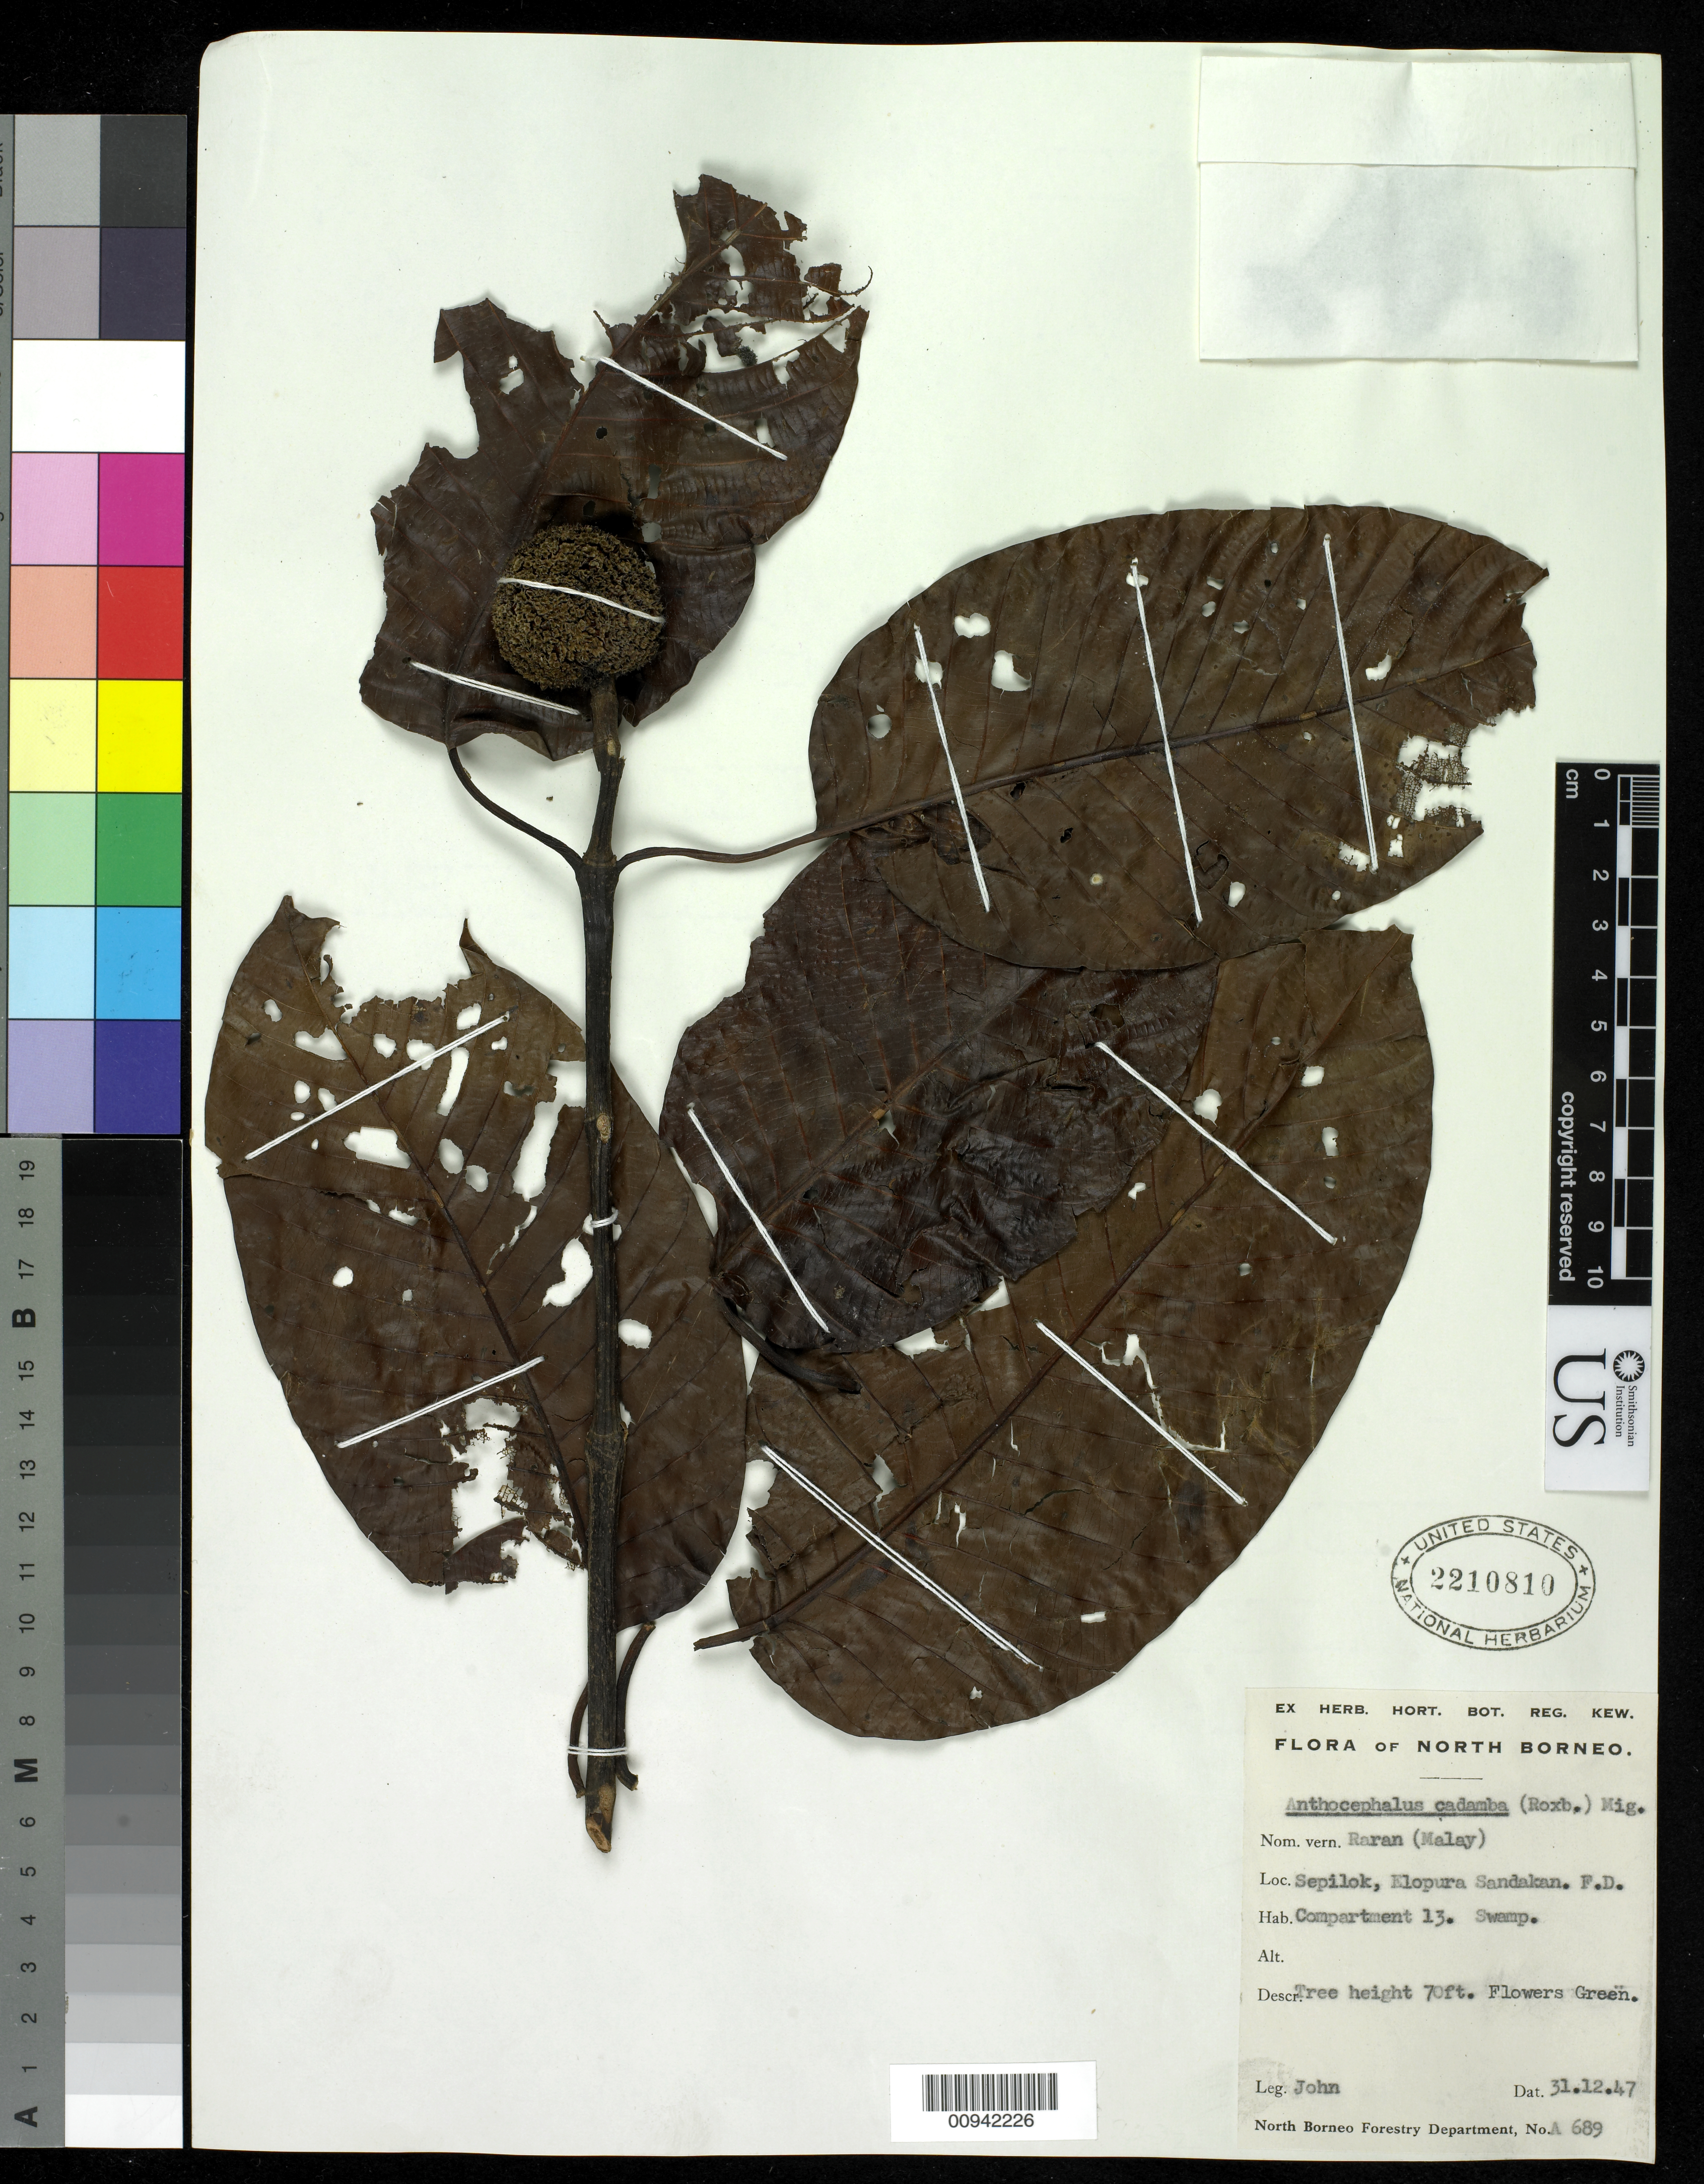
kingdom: Plantae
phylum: Tracheophyta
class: Magnoliopsida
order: Gentianales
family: Rubiaceae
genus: Anthocephalus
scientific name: Anthocephalus cadamba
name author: (Roxb.) Miq.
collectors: A. Cuadra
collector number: A 689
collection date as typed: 23 Mar 1948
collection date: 1948-03-23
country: Malaysia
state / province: Sabah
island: Borneo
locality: Lumat, Beaufort (Jesselton Interior District) F.D.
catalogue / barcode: US 2210810